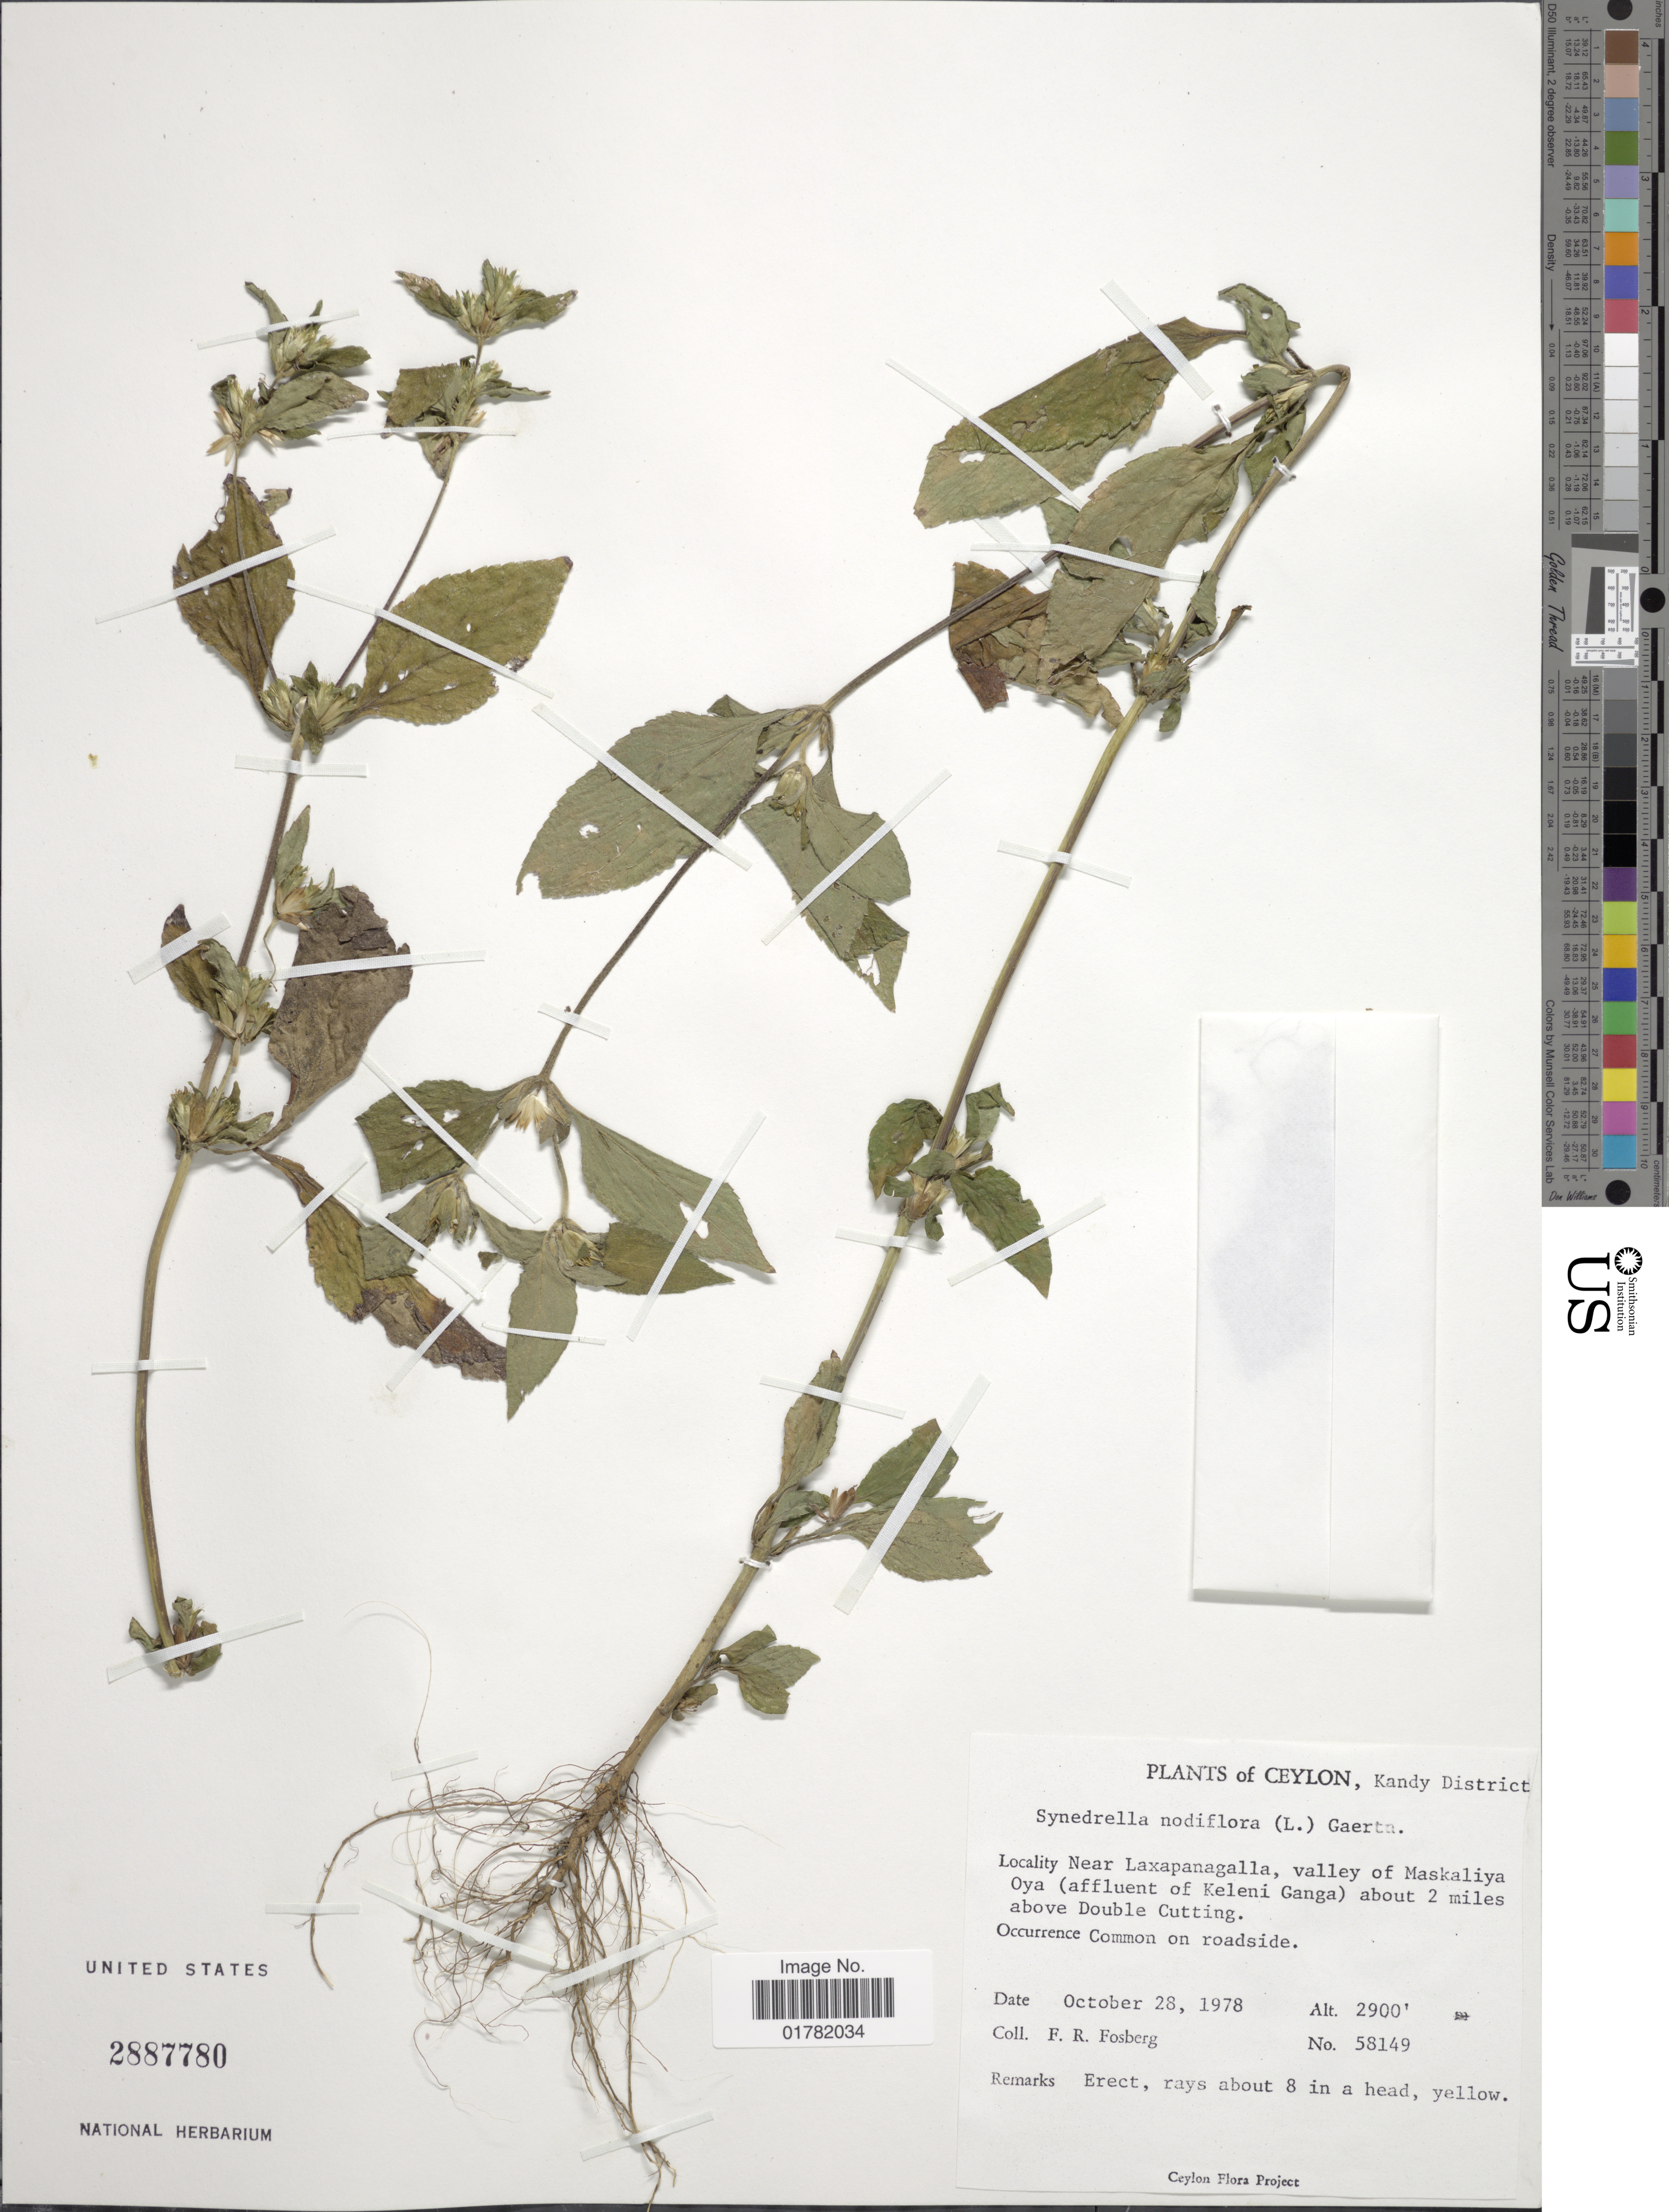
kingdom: Plantae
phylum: Tracheophyta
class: Magnoliopsida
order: Asterales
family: Asteraceae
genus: Synedrella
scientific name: Synedrella nodiflora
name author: (L.) Gaertn.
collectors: F. R. Fosberg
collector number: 58149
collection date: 1978-10-28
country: Sri Lanka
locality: Ceylon, Kandy District, Near Laxapanagalla, valley of Maskaliya Oya (affluent of Keleni Ganga) about 2 miles above Double Cutting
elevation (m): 884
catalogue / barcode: US 2887780